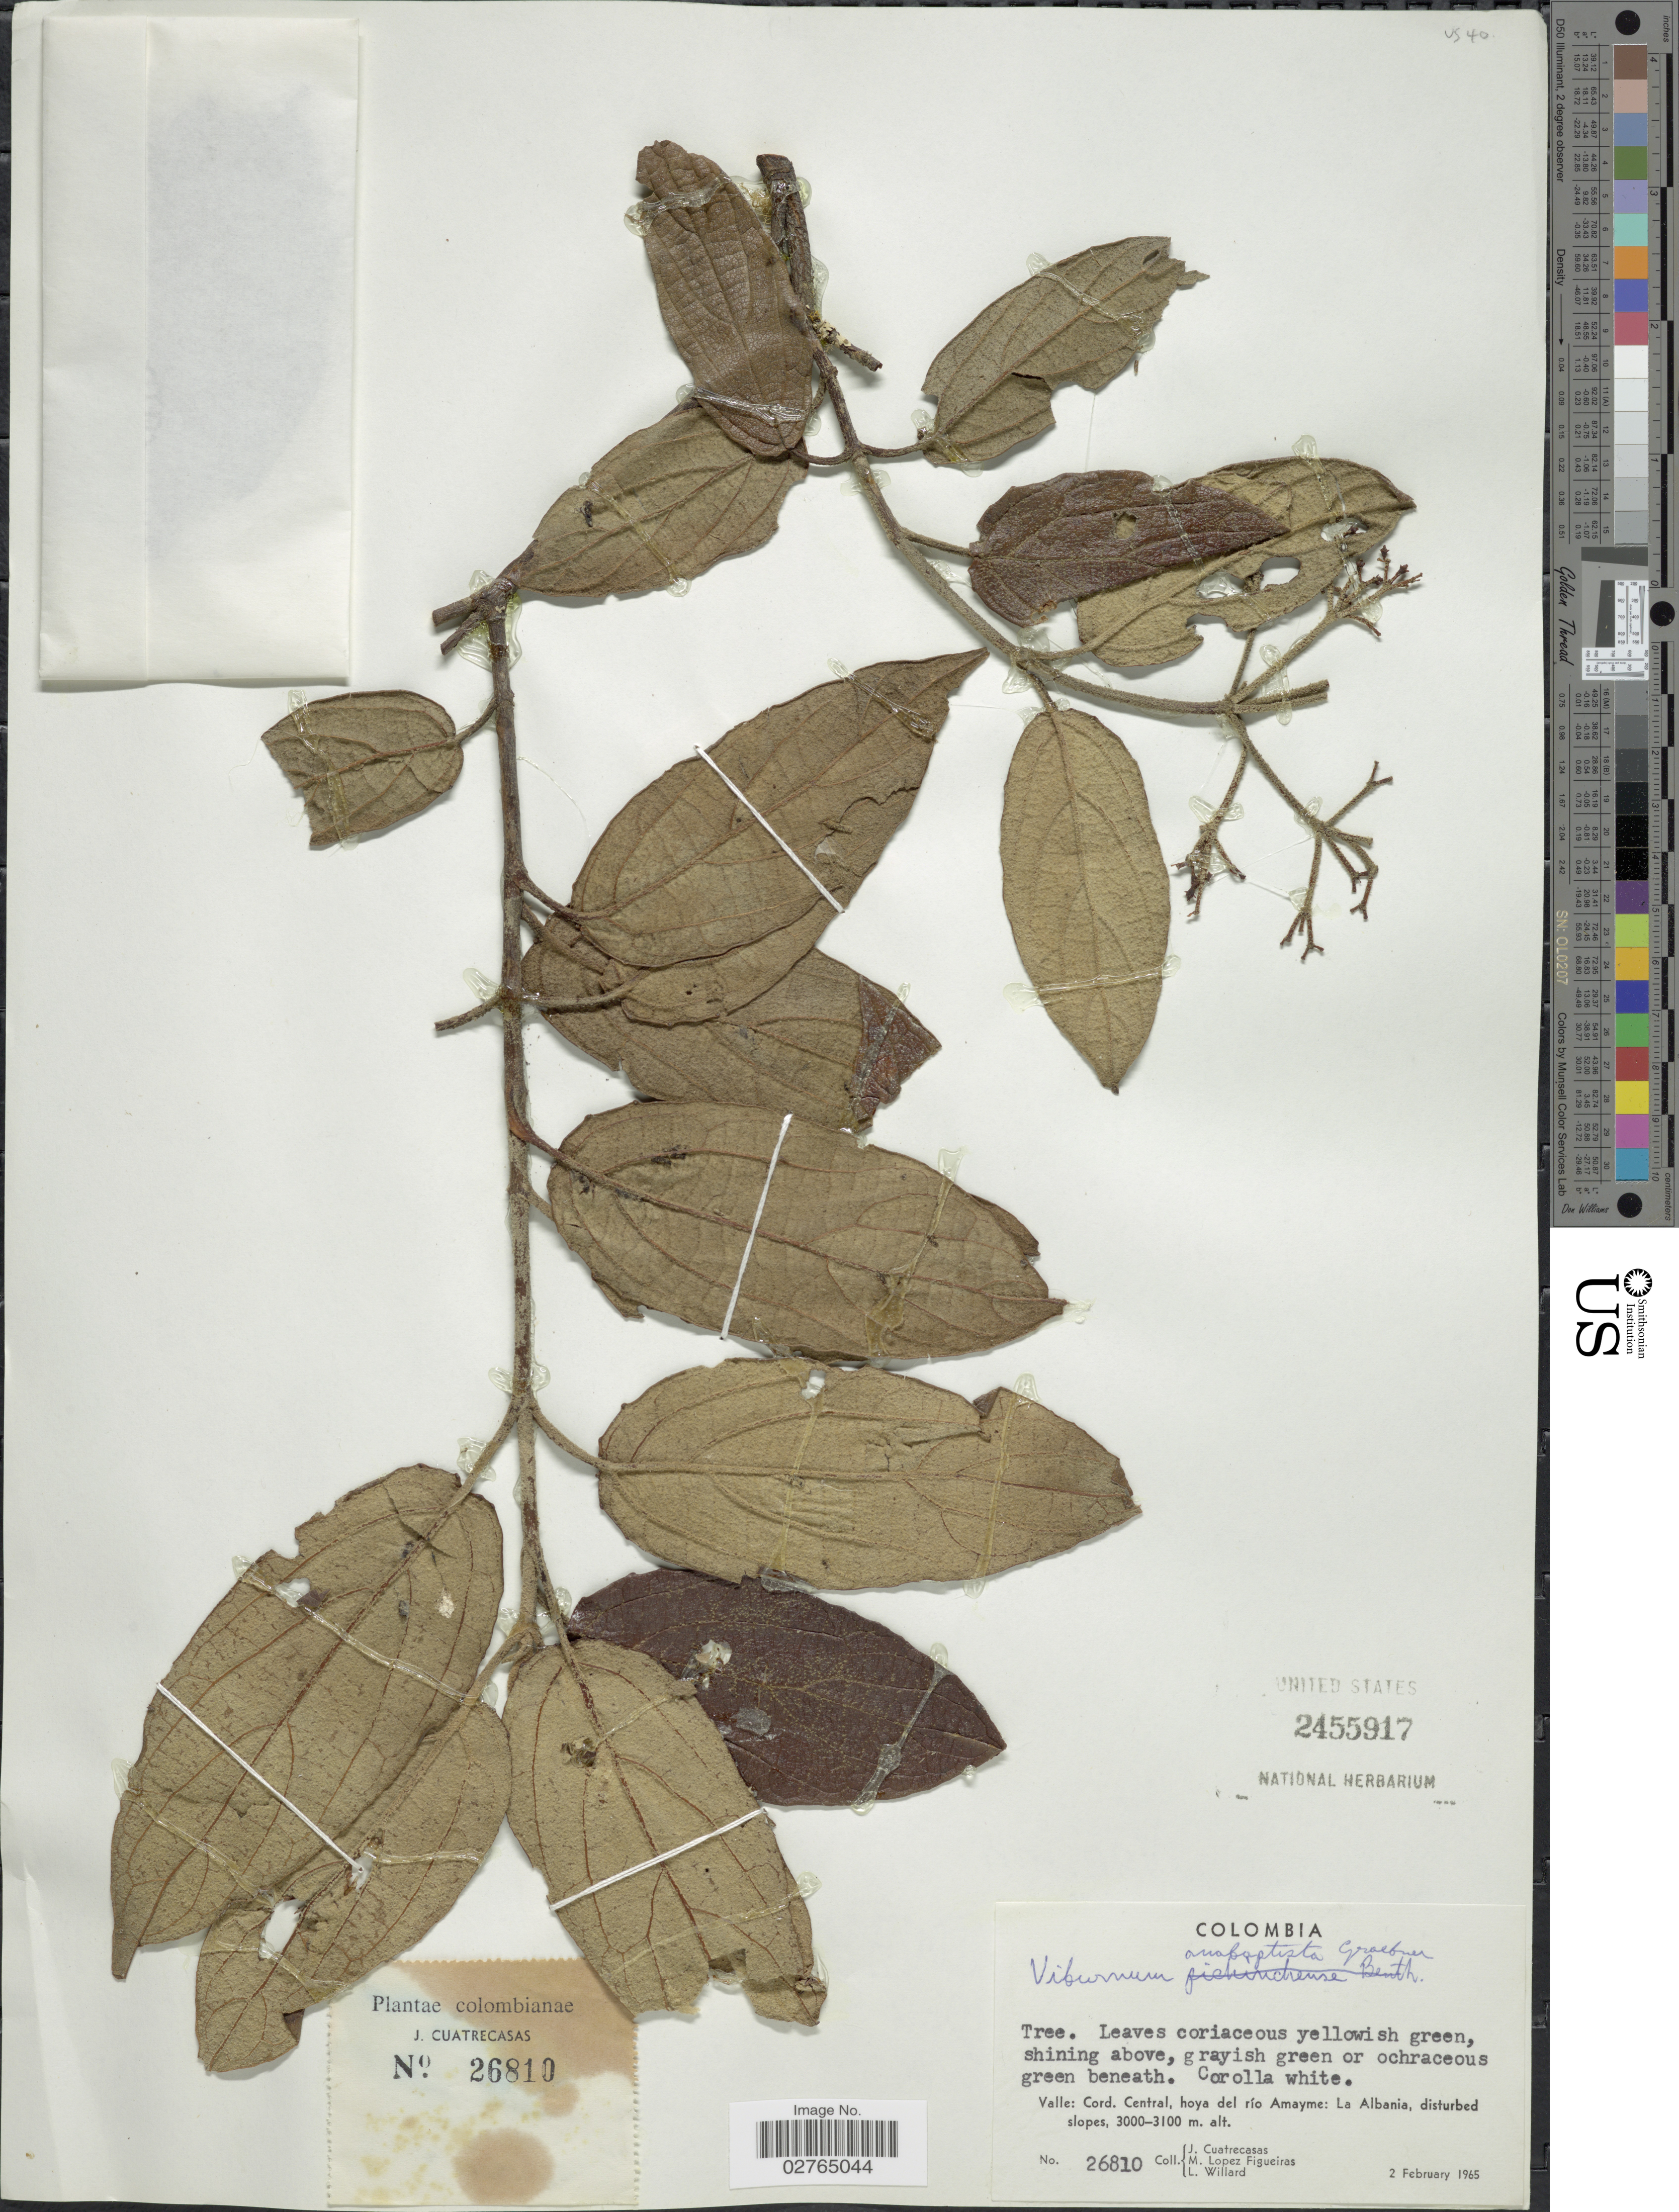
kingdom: Plantae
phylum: Tracheophyta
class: Magnoliopsida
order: Dipsacales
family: Viburnaceae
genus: Viburnum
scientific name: Viburnum anabaptista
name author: Graebn.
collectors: J. Cuatrecasas, M. López Figueiras & L. Willard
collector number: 26810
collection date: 1965-02-02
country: Colombia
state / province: Valle del Cauca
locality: Valle: Cord. Central, hoya del río Amayme: La Albania.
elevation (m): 3000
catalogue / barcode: US 2455917